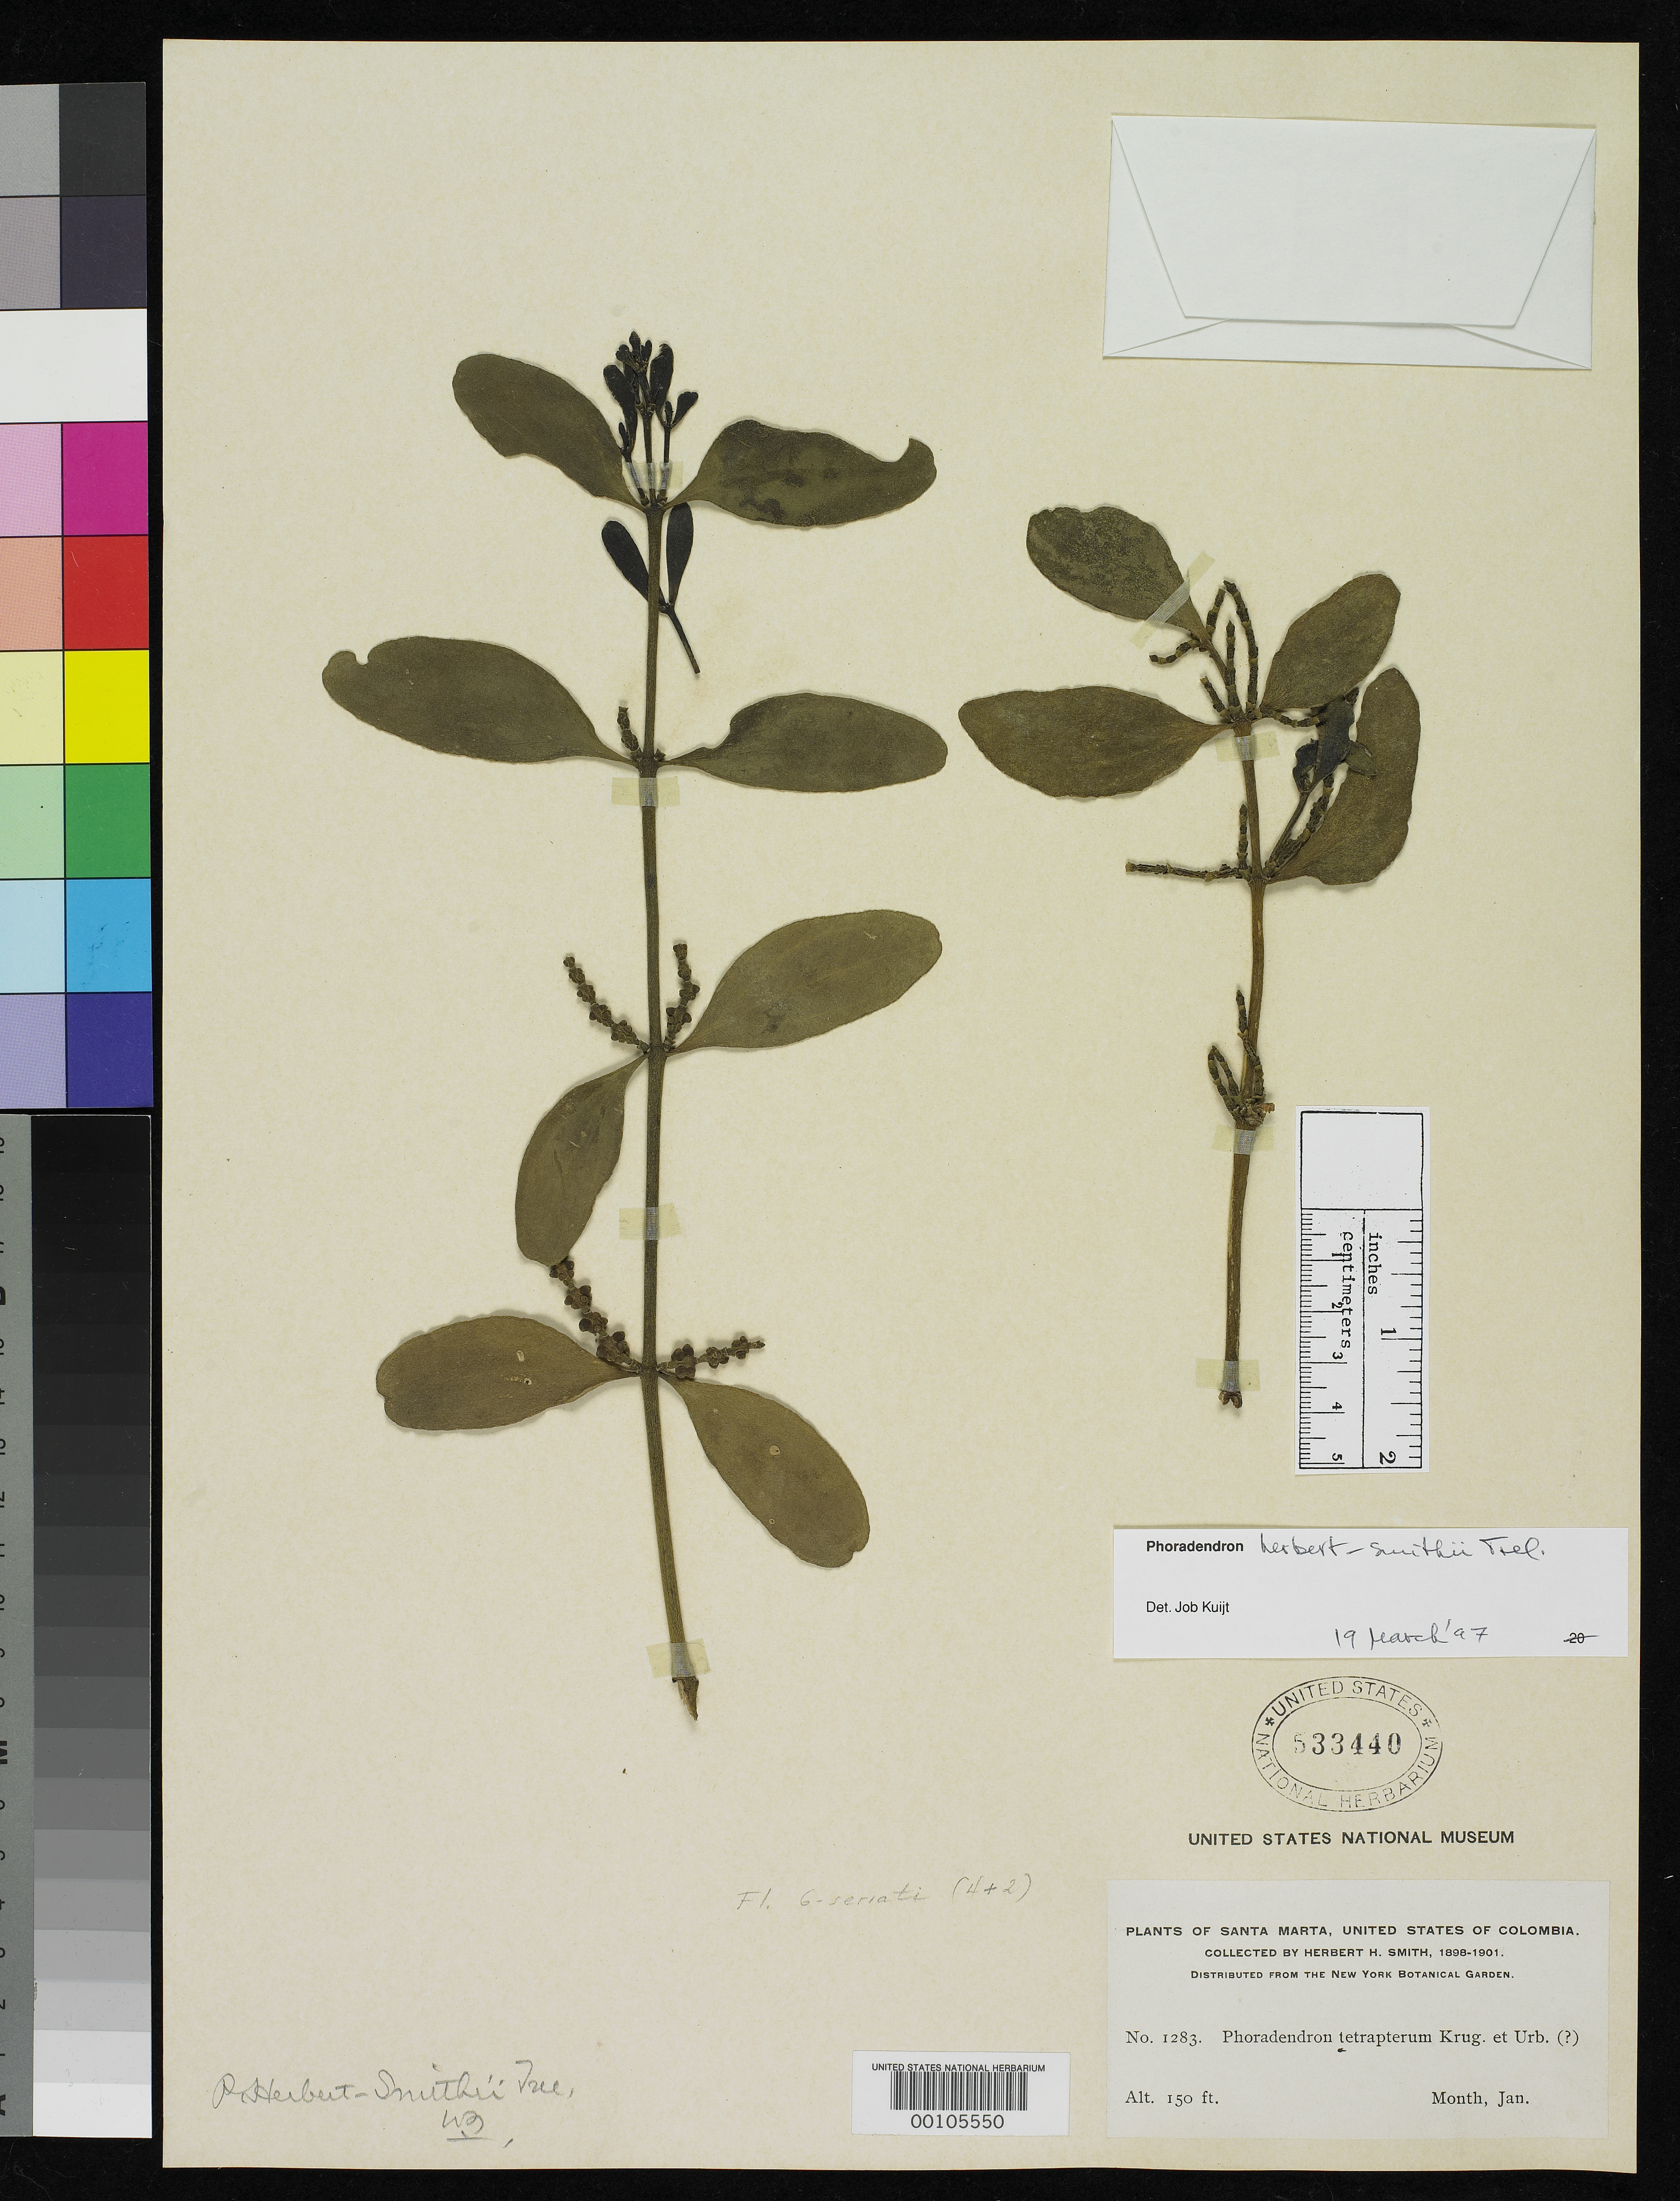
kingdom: Plantae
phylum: Tracheophyta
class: Magnoliopsida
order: Santalales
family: Viscaceae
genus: Phoradendron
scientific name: Phoradendron herbert-smithii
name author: Trel.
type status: Isotype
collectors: Herbert H. Smith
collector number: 1283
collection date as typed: Jan 1898 to -- Jan 1901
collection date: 1898-01/1901-01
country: Colombia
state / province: Magdalena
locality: Santa Marta, near Bonda.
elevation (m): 46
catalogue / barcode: US 533440